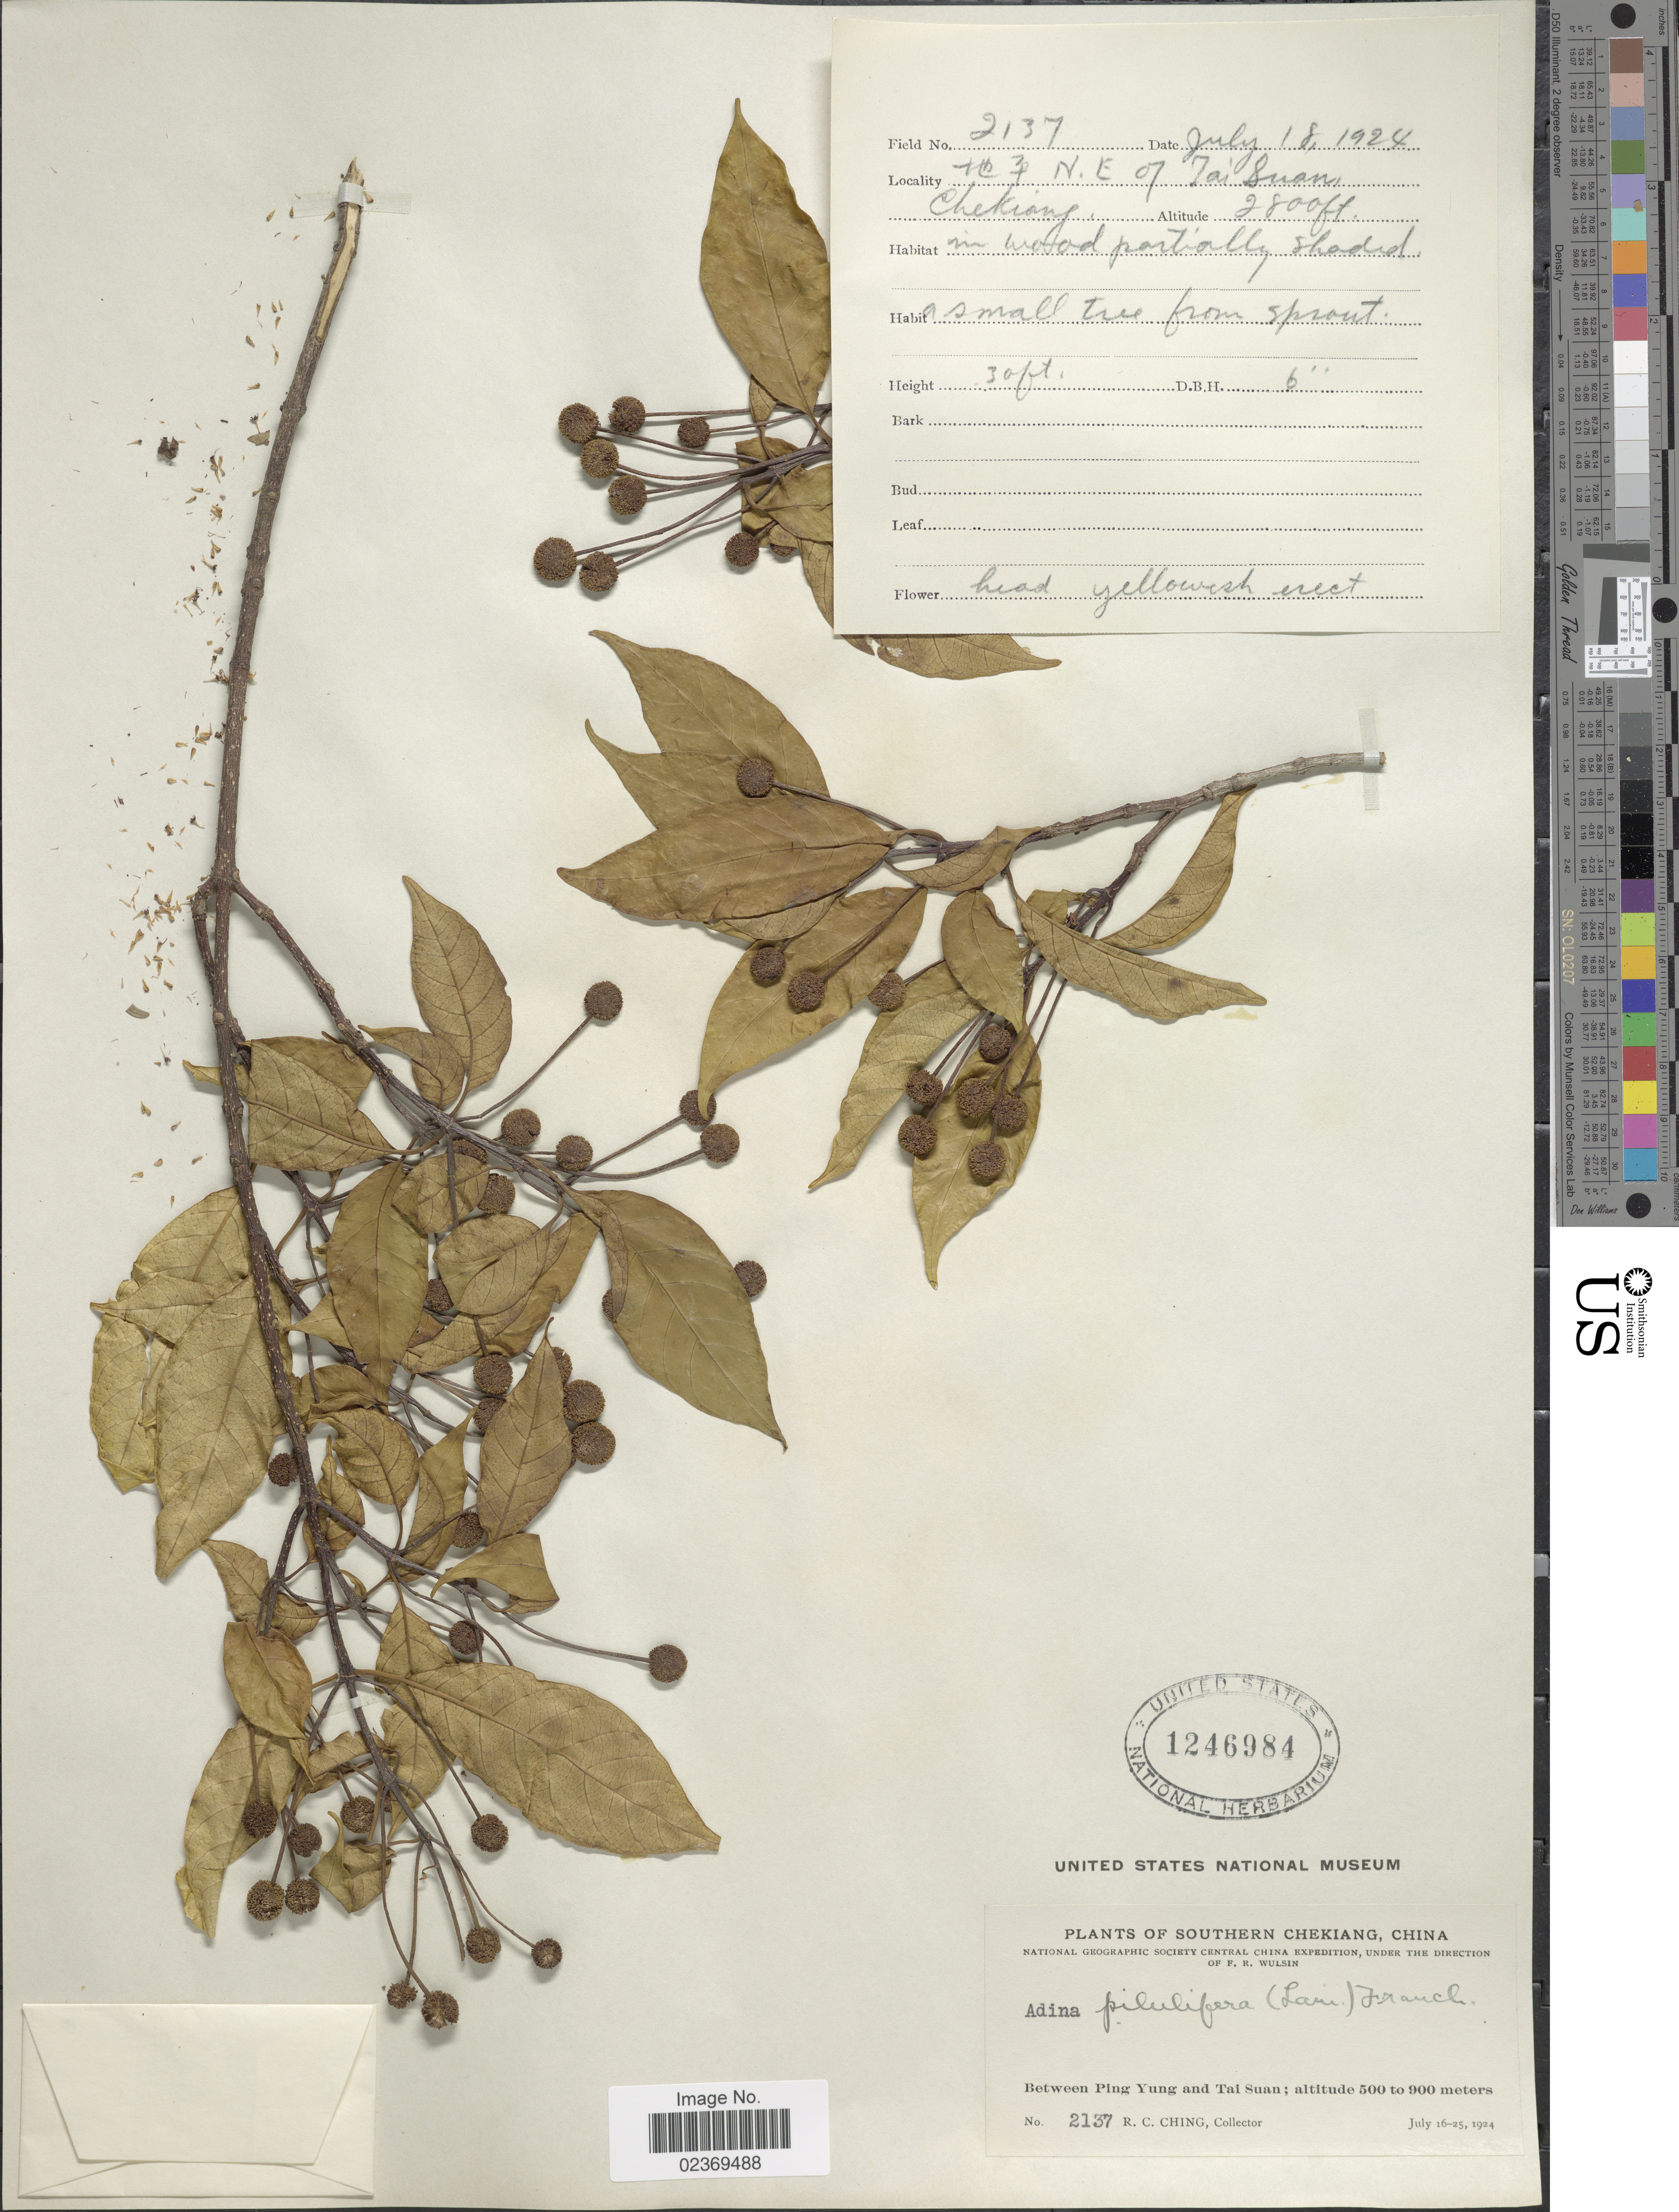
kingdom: Plantae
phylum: Tracheophyta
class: Magnoliopsida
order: Gentianales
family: Rubiaceae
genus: Adina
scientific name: Adina pilulifera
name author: (Lam.) Franch. & Drake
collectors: R. C. Ching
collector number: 2137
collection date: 1924-07-18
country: China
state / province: Zhejiang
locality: Southern Chekiang, between Ping Yung and Tai Suan, [illegible text] 3 N.E. of Tai Suan, in wooded partially shaded.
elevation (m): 853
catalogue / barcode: US 1246984